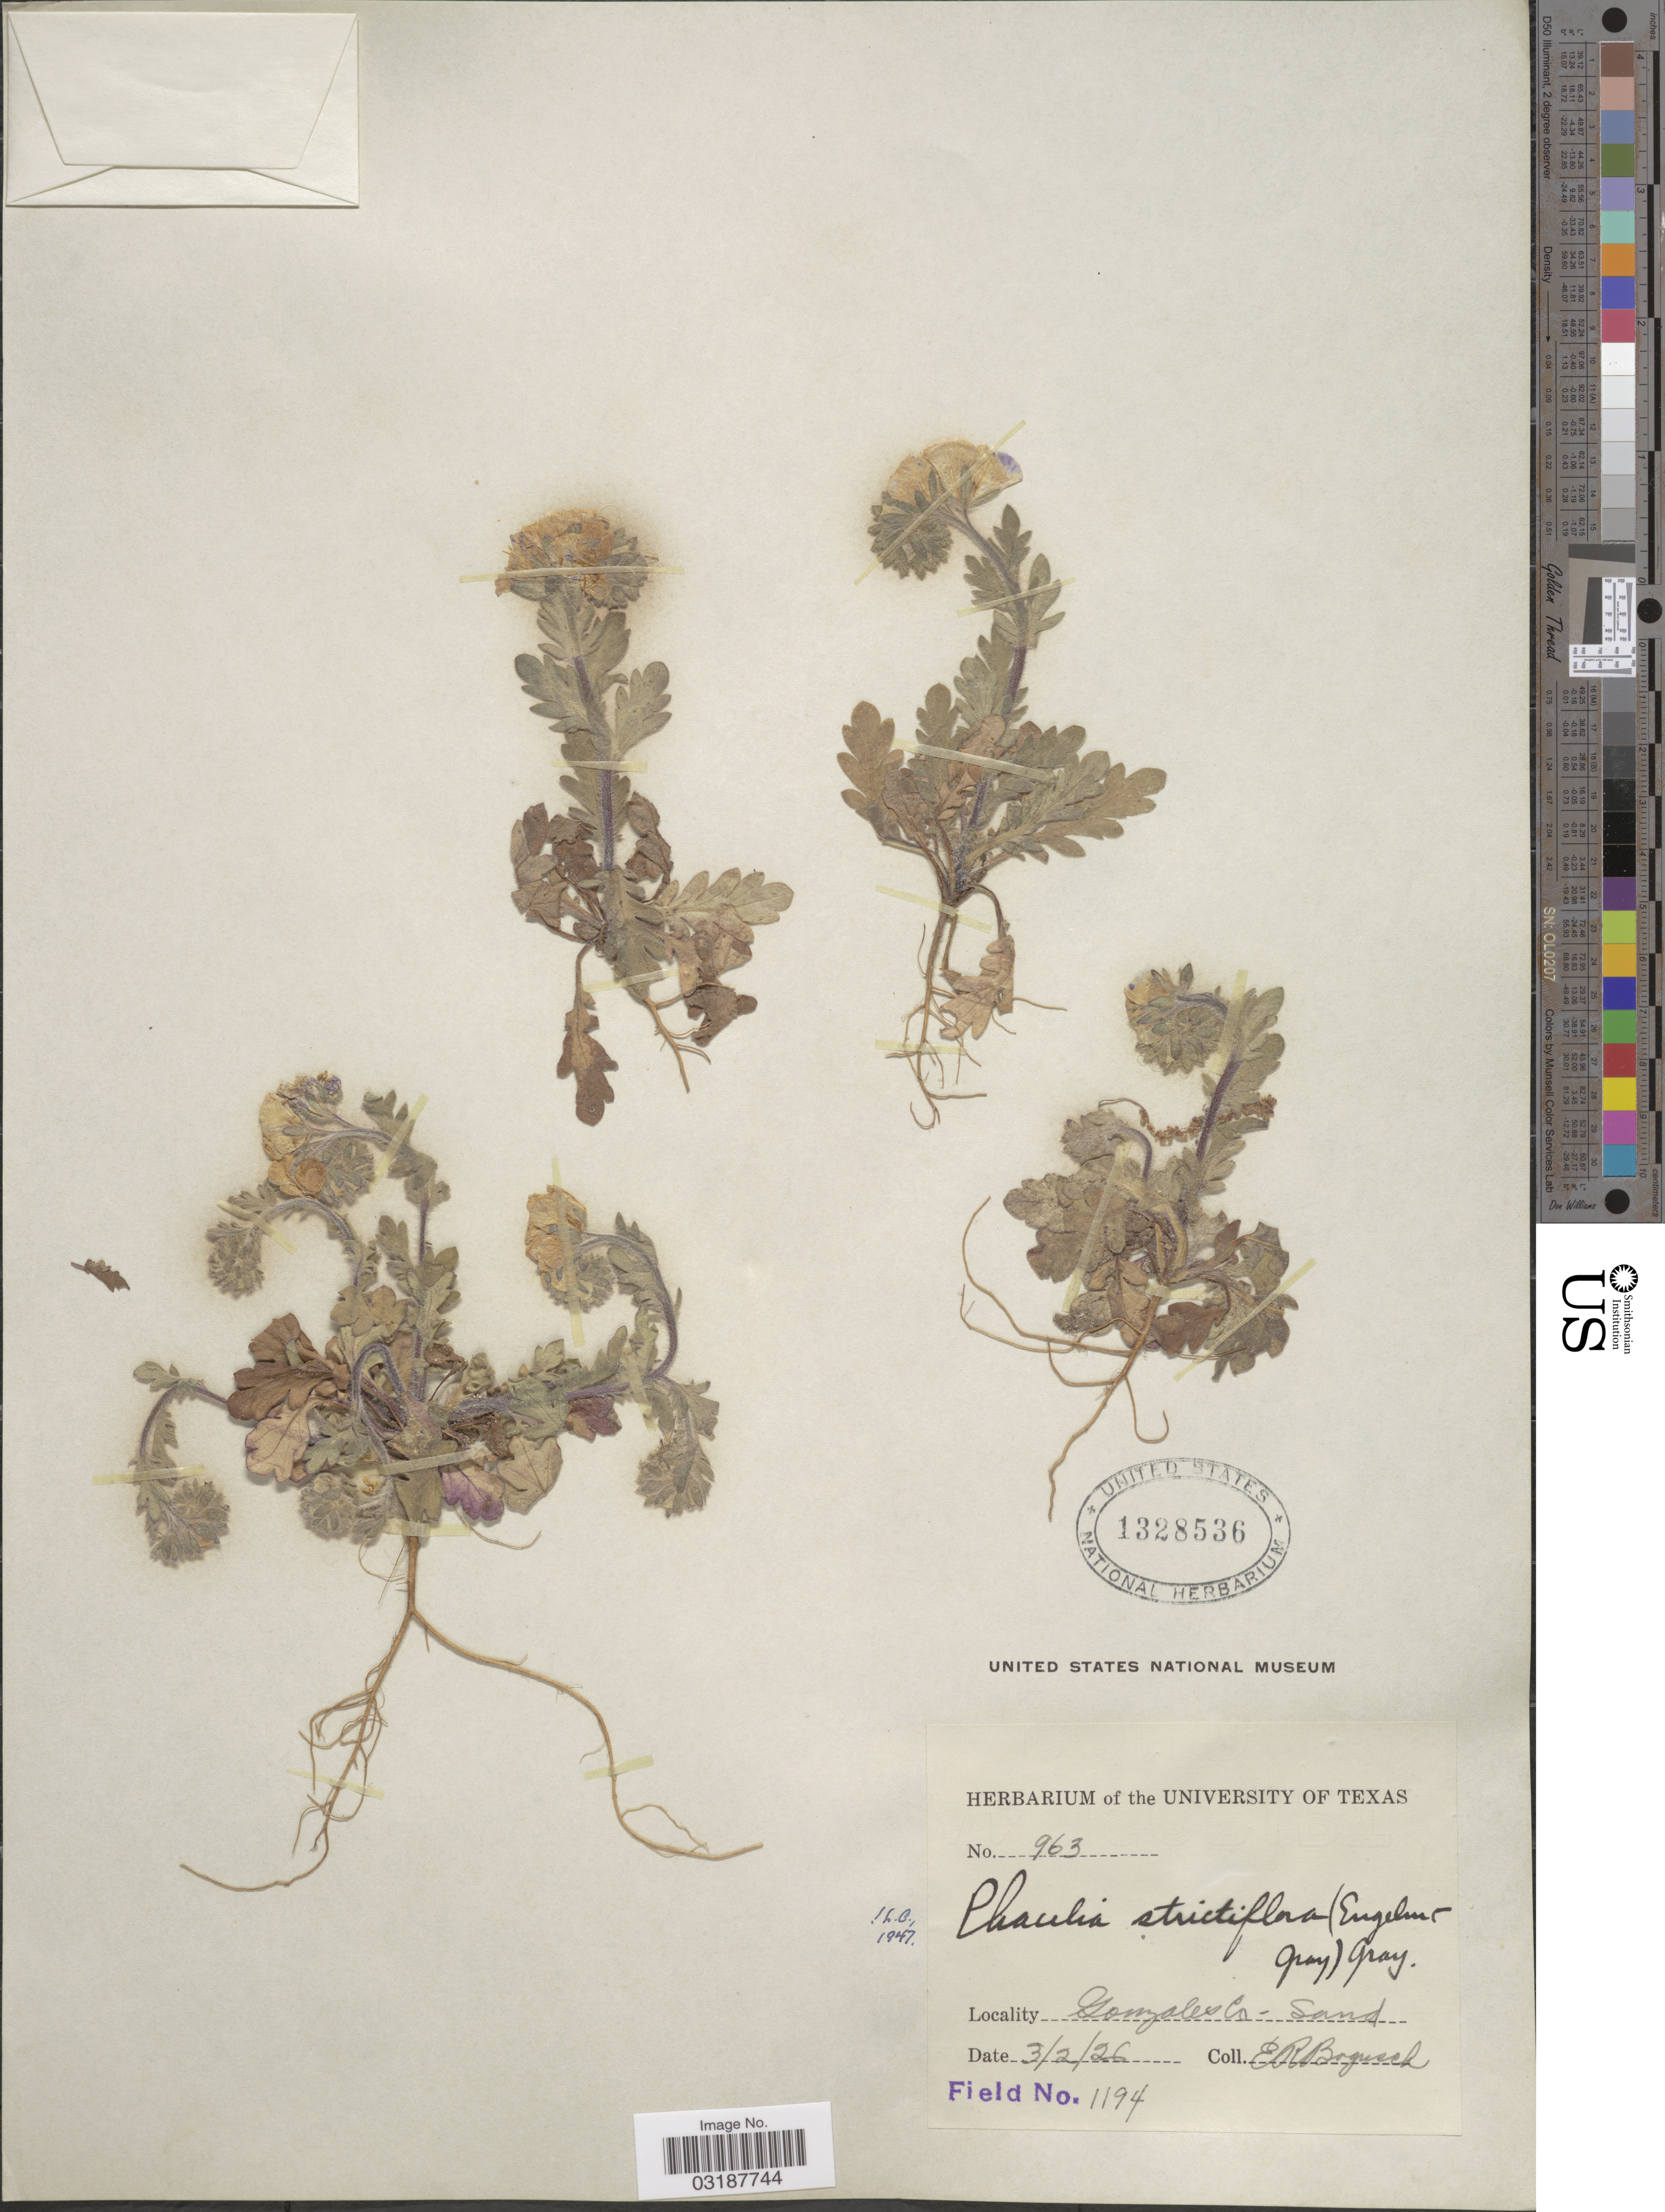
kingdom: Plantae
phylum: Tracheophyta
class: Magnoliopsida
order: Boraginales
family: Hydrophyllaceae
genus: Phacelia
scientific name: Phacelia strictiflora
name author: (Engelm. & A. Gray) A. Gray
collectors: E. Bogusch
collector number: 963/1194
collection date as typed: Transcribed d/m/y: 2/3/26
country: United States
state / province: Texas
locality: Gonzales Co., Sand.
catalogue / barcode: US 1328536